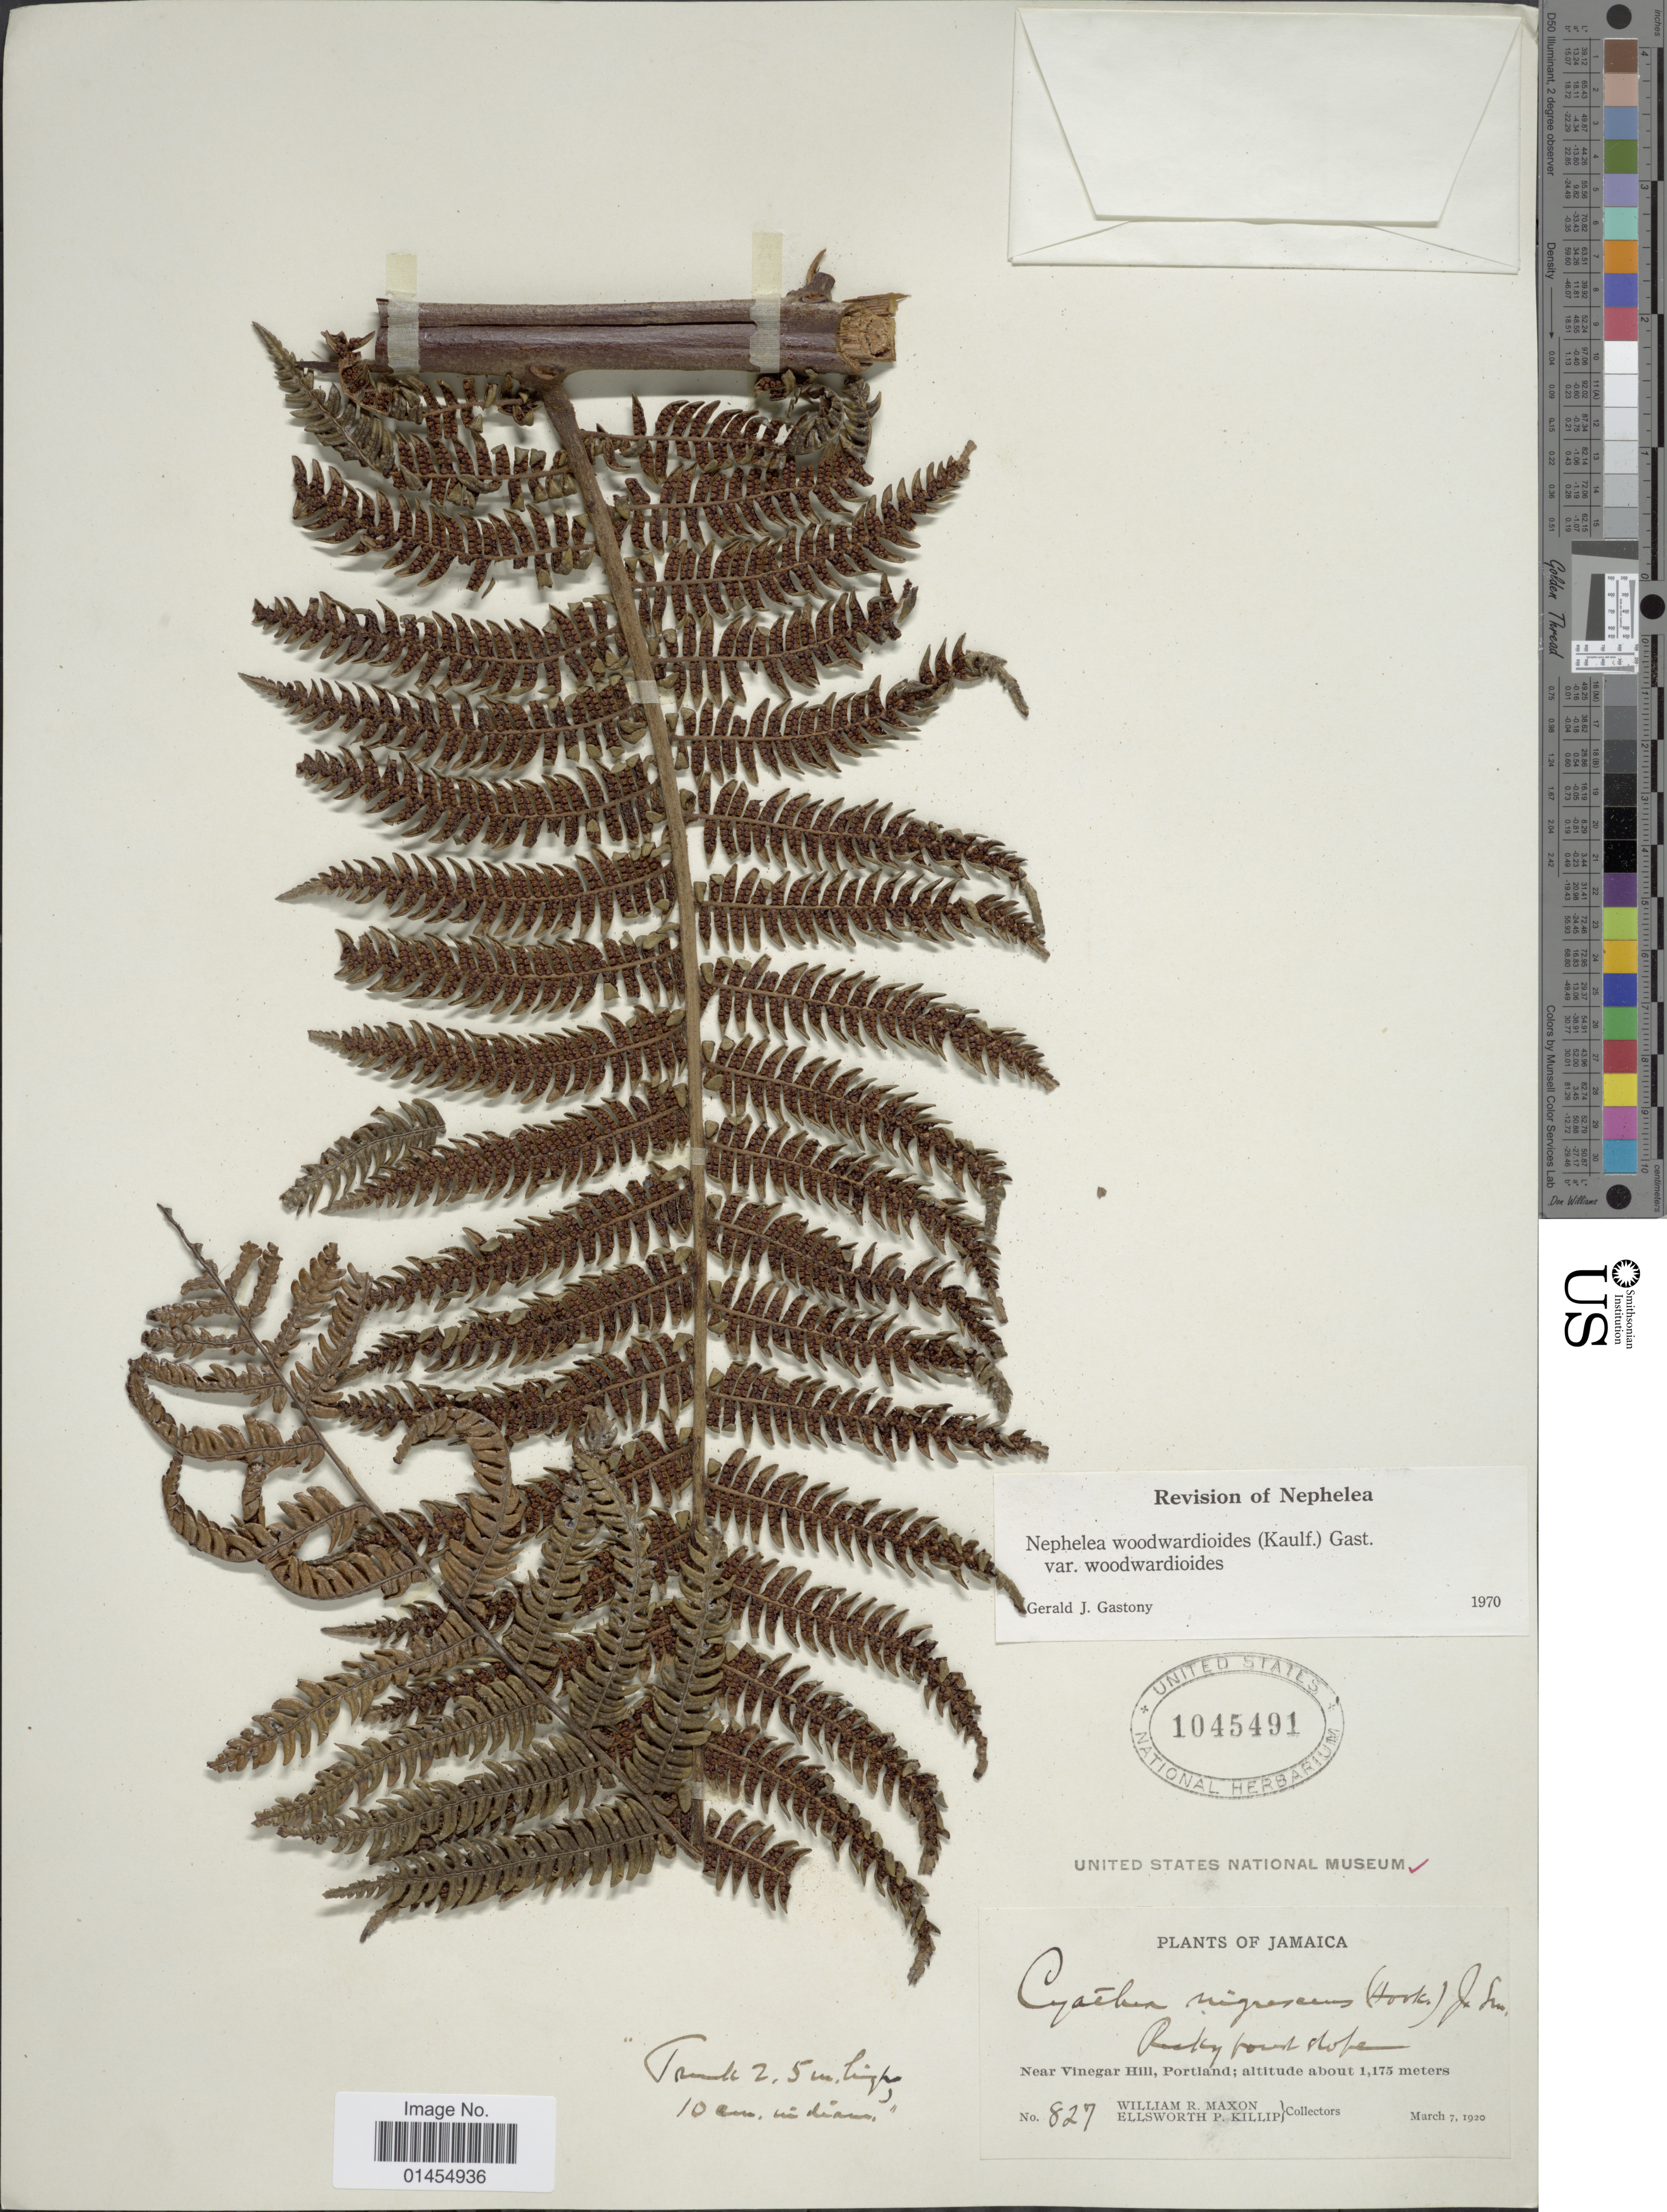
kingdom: Plantae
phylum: Tracheophyta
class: Polypodiopsida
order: Cyatheales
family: Cyatheaceae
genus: Alsophila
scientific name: Alsophila woodwardioides var. woodwardioides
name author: (Kaulf.) D.S. Conant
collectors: W. R. Maxon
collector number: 827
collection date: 1920-03-07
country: Jamaica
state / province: Portland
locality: Rocky forest slope. Near Vinegar Hill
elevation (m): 1175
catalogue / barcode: US 1045491